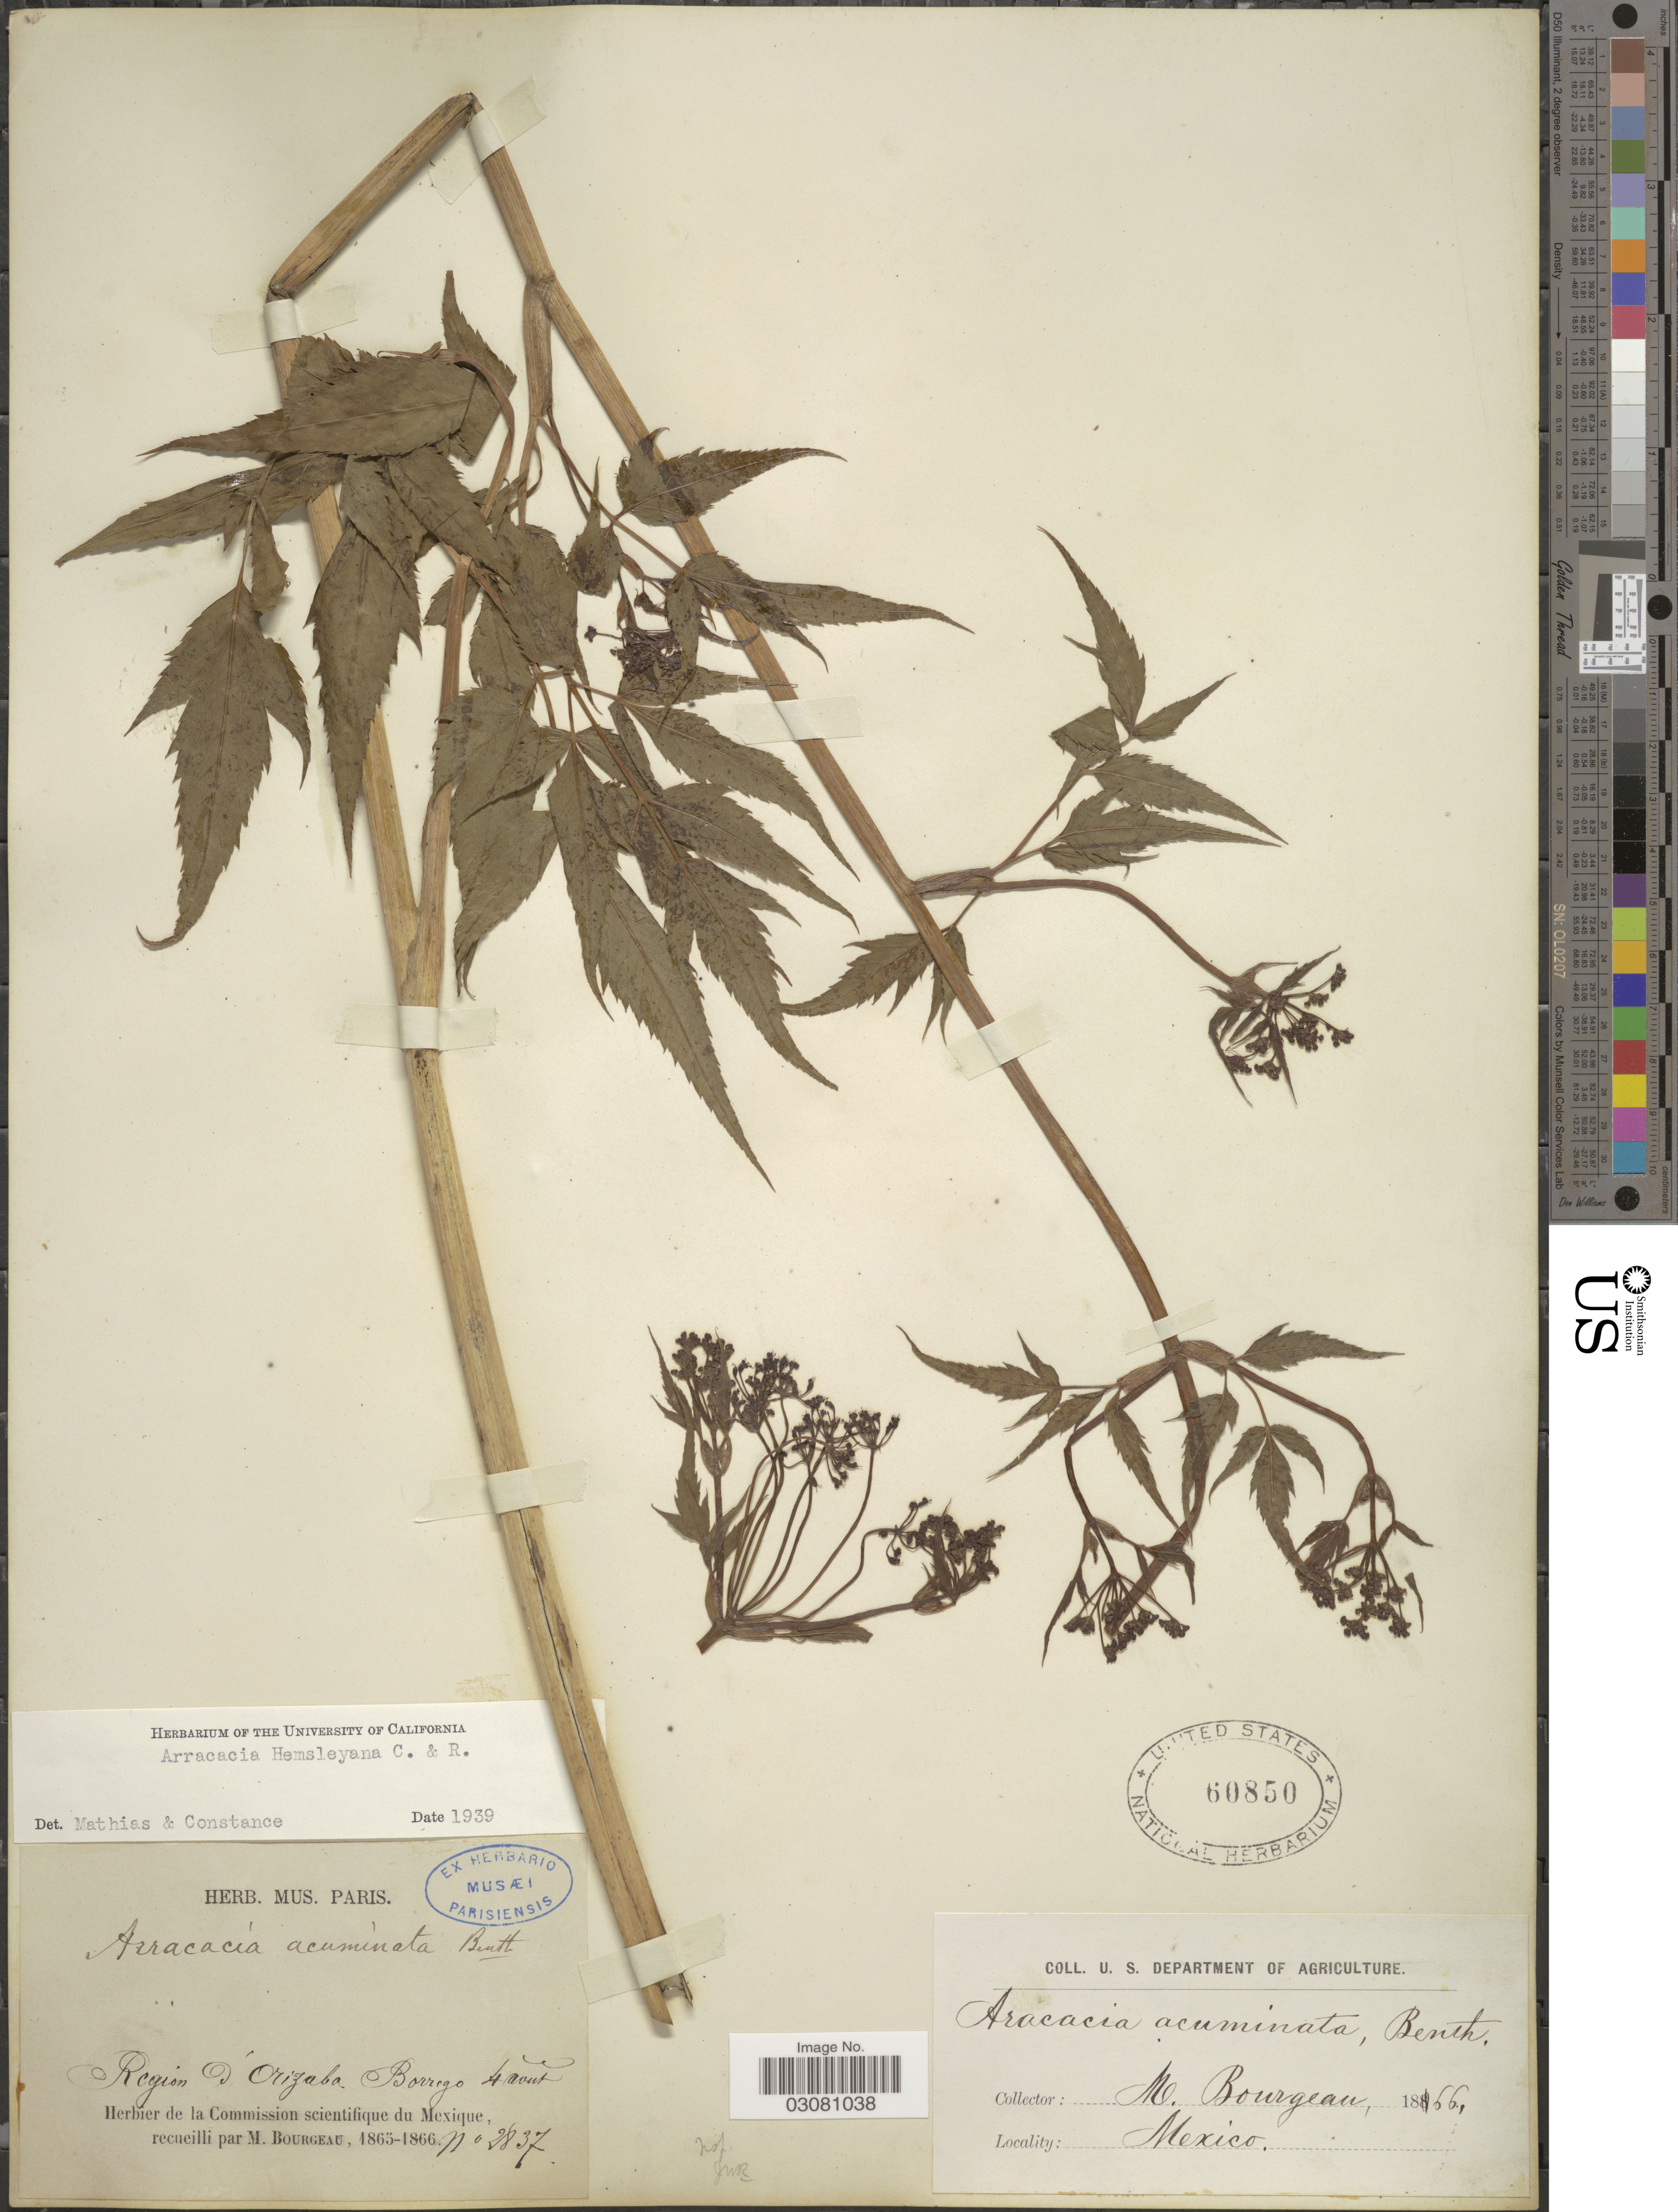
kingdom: Plantae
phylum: Tracheophyta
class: Magnoliopsida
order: Apiales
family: Apiaceae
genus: Arracacia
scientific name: Arracacia hemsleyana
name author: J.M. Coult. & Rose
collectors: M. Bourgeau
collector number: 2837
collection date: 1865-08-04/1866-08-04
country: Mexico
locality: Region d'Orizaba Borrego.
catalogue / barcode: US 60850